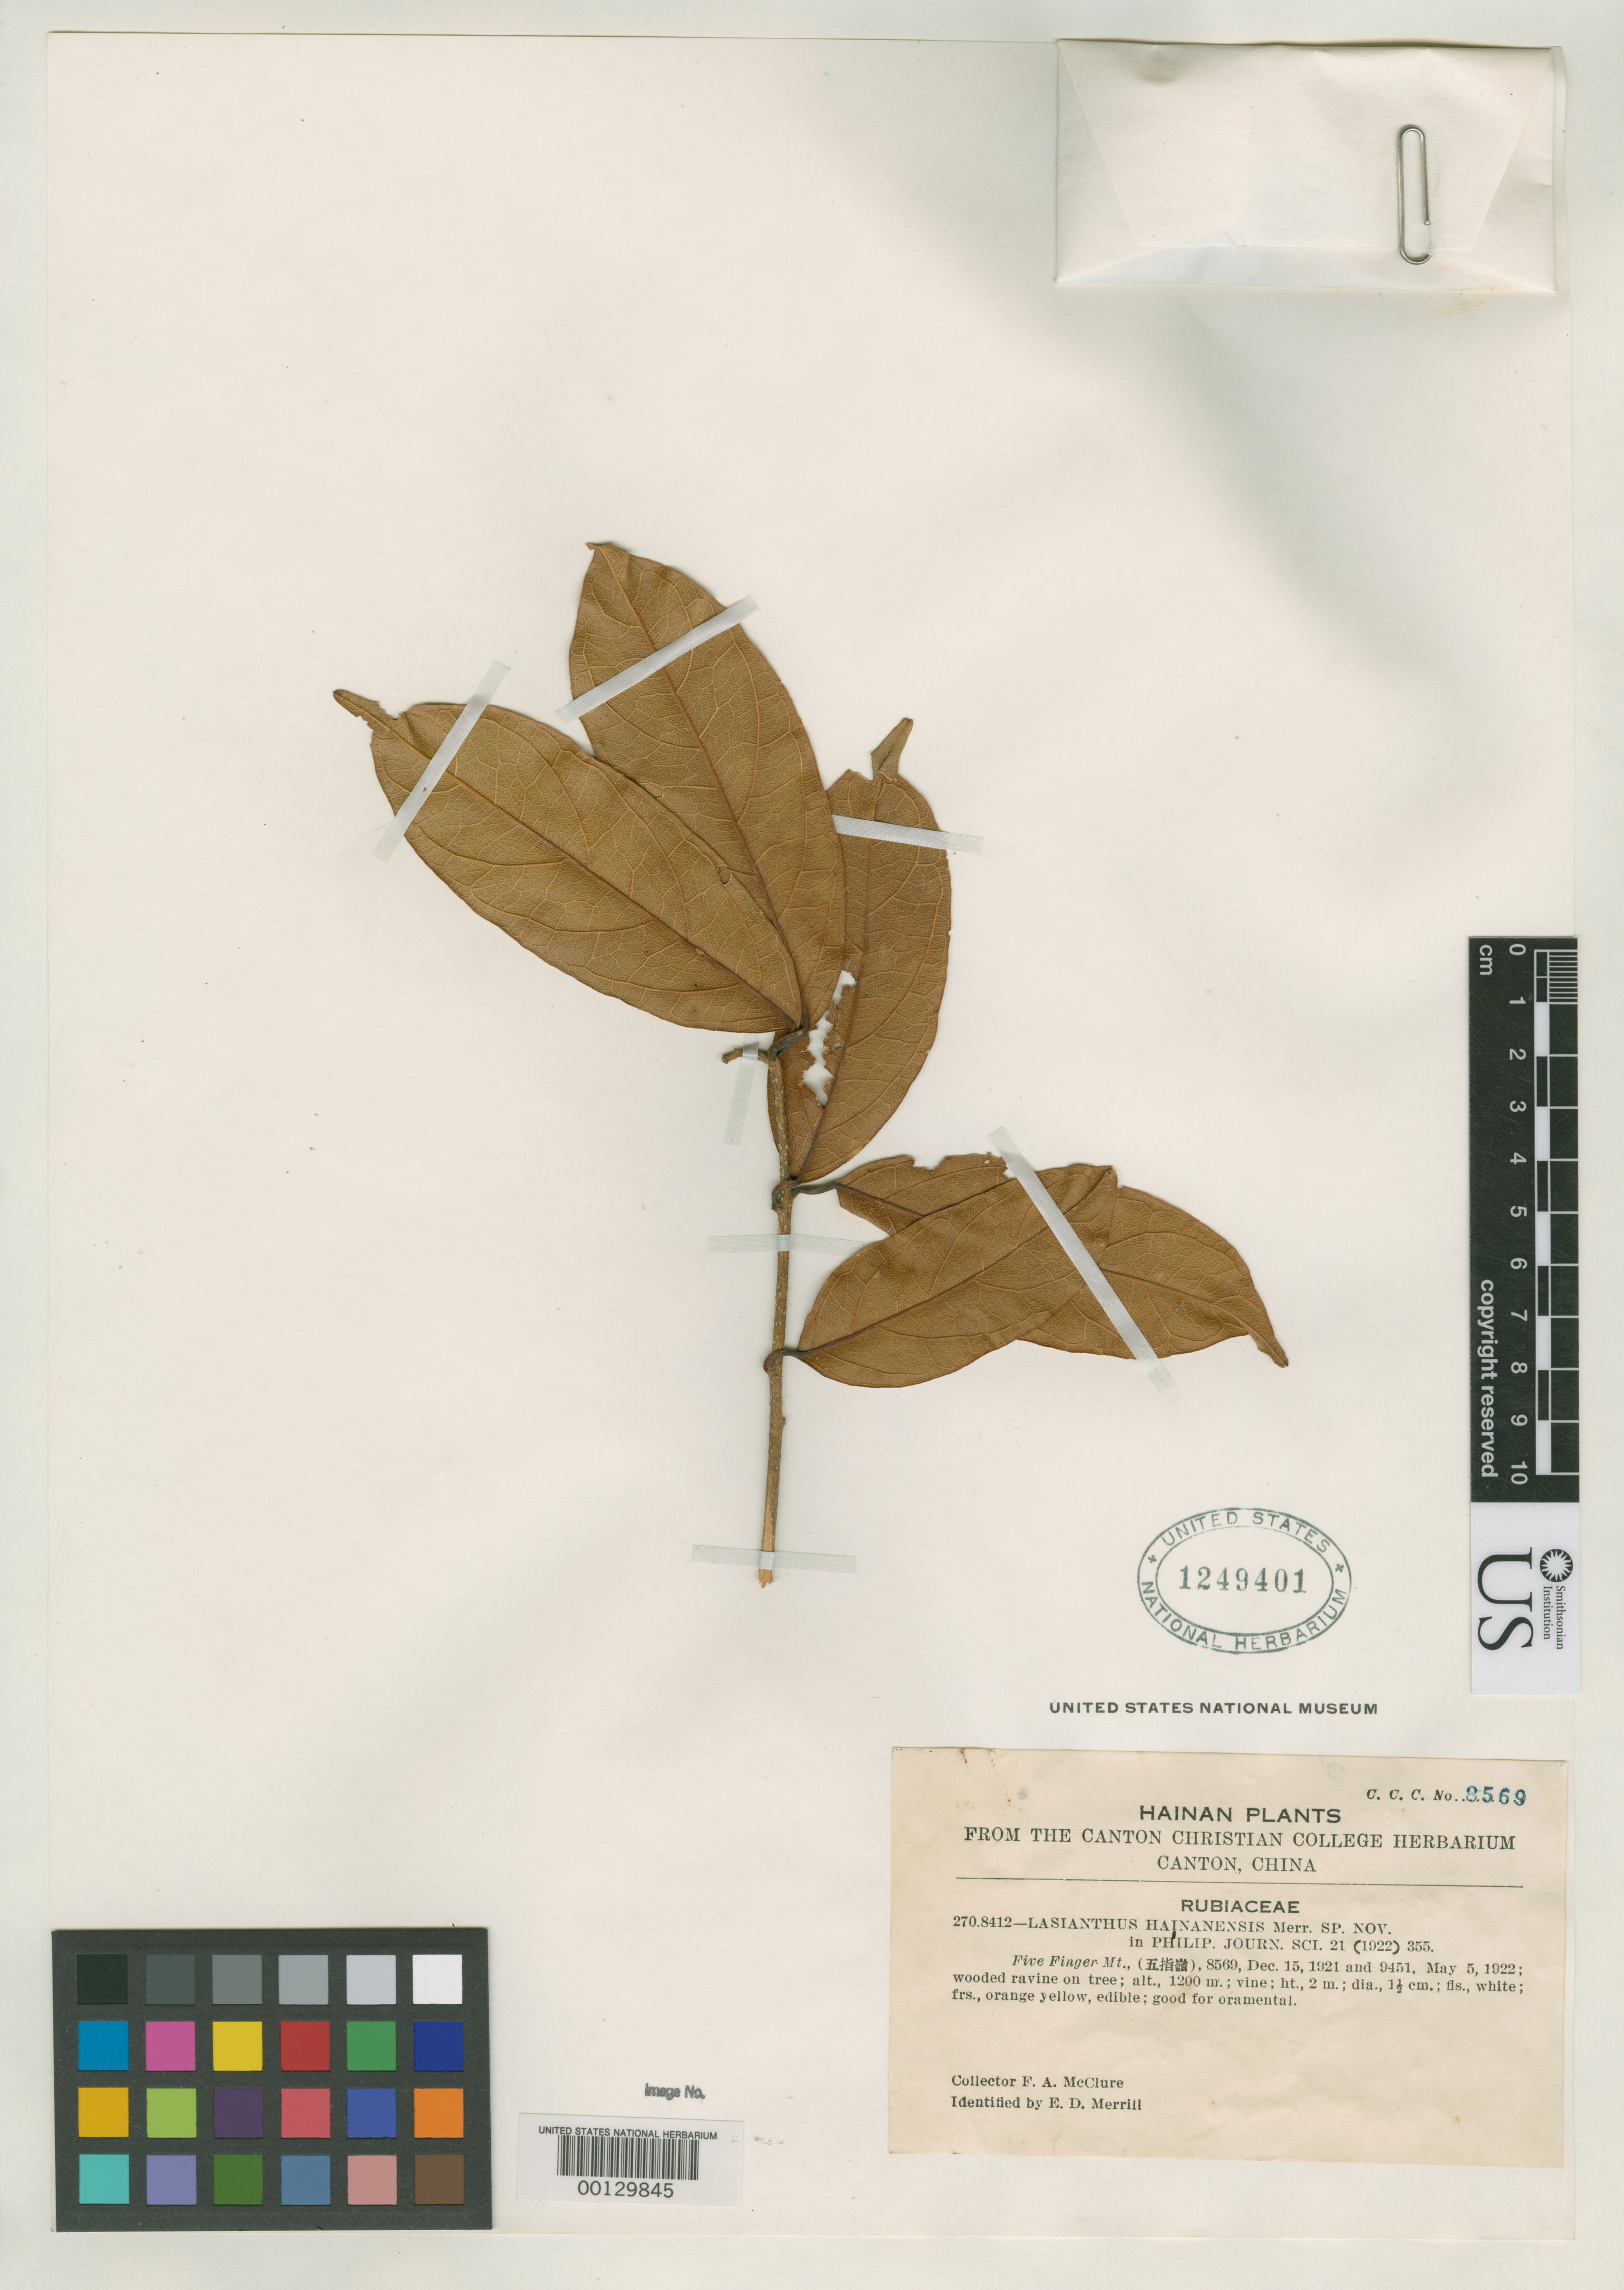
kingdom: Plantae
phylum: Tracheophyta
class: Magnoliopsida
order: Gentianales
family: Rubiaceae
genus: Lasianthus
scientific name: Lasianthus hainanensis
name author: Merr.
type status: Isotype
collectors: F. A. McClure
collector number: C.C.C. 8569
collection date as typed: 15 Dec 1921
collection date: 1921-12-15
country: China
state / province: Hainan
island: Hainan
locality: Five Finger Mt.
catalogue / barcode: US 1249401